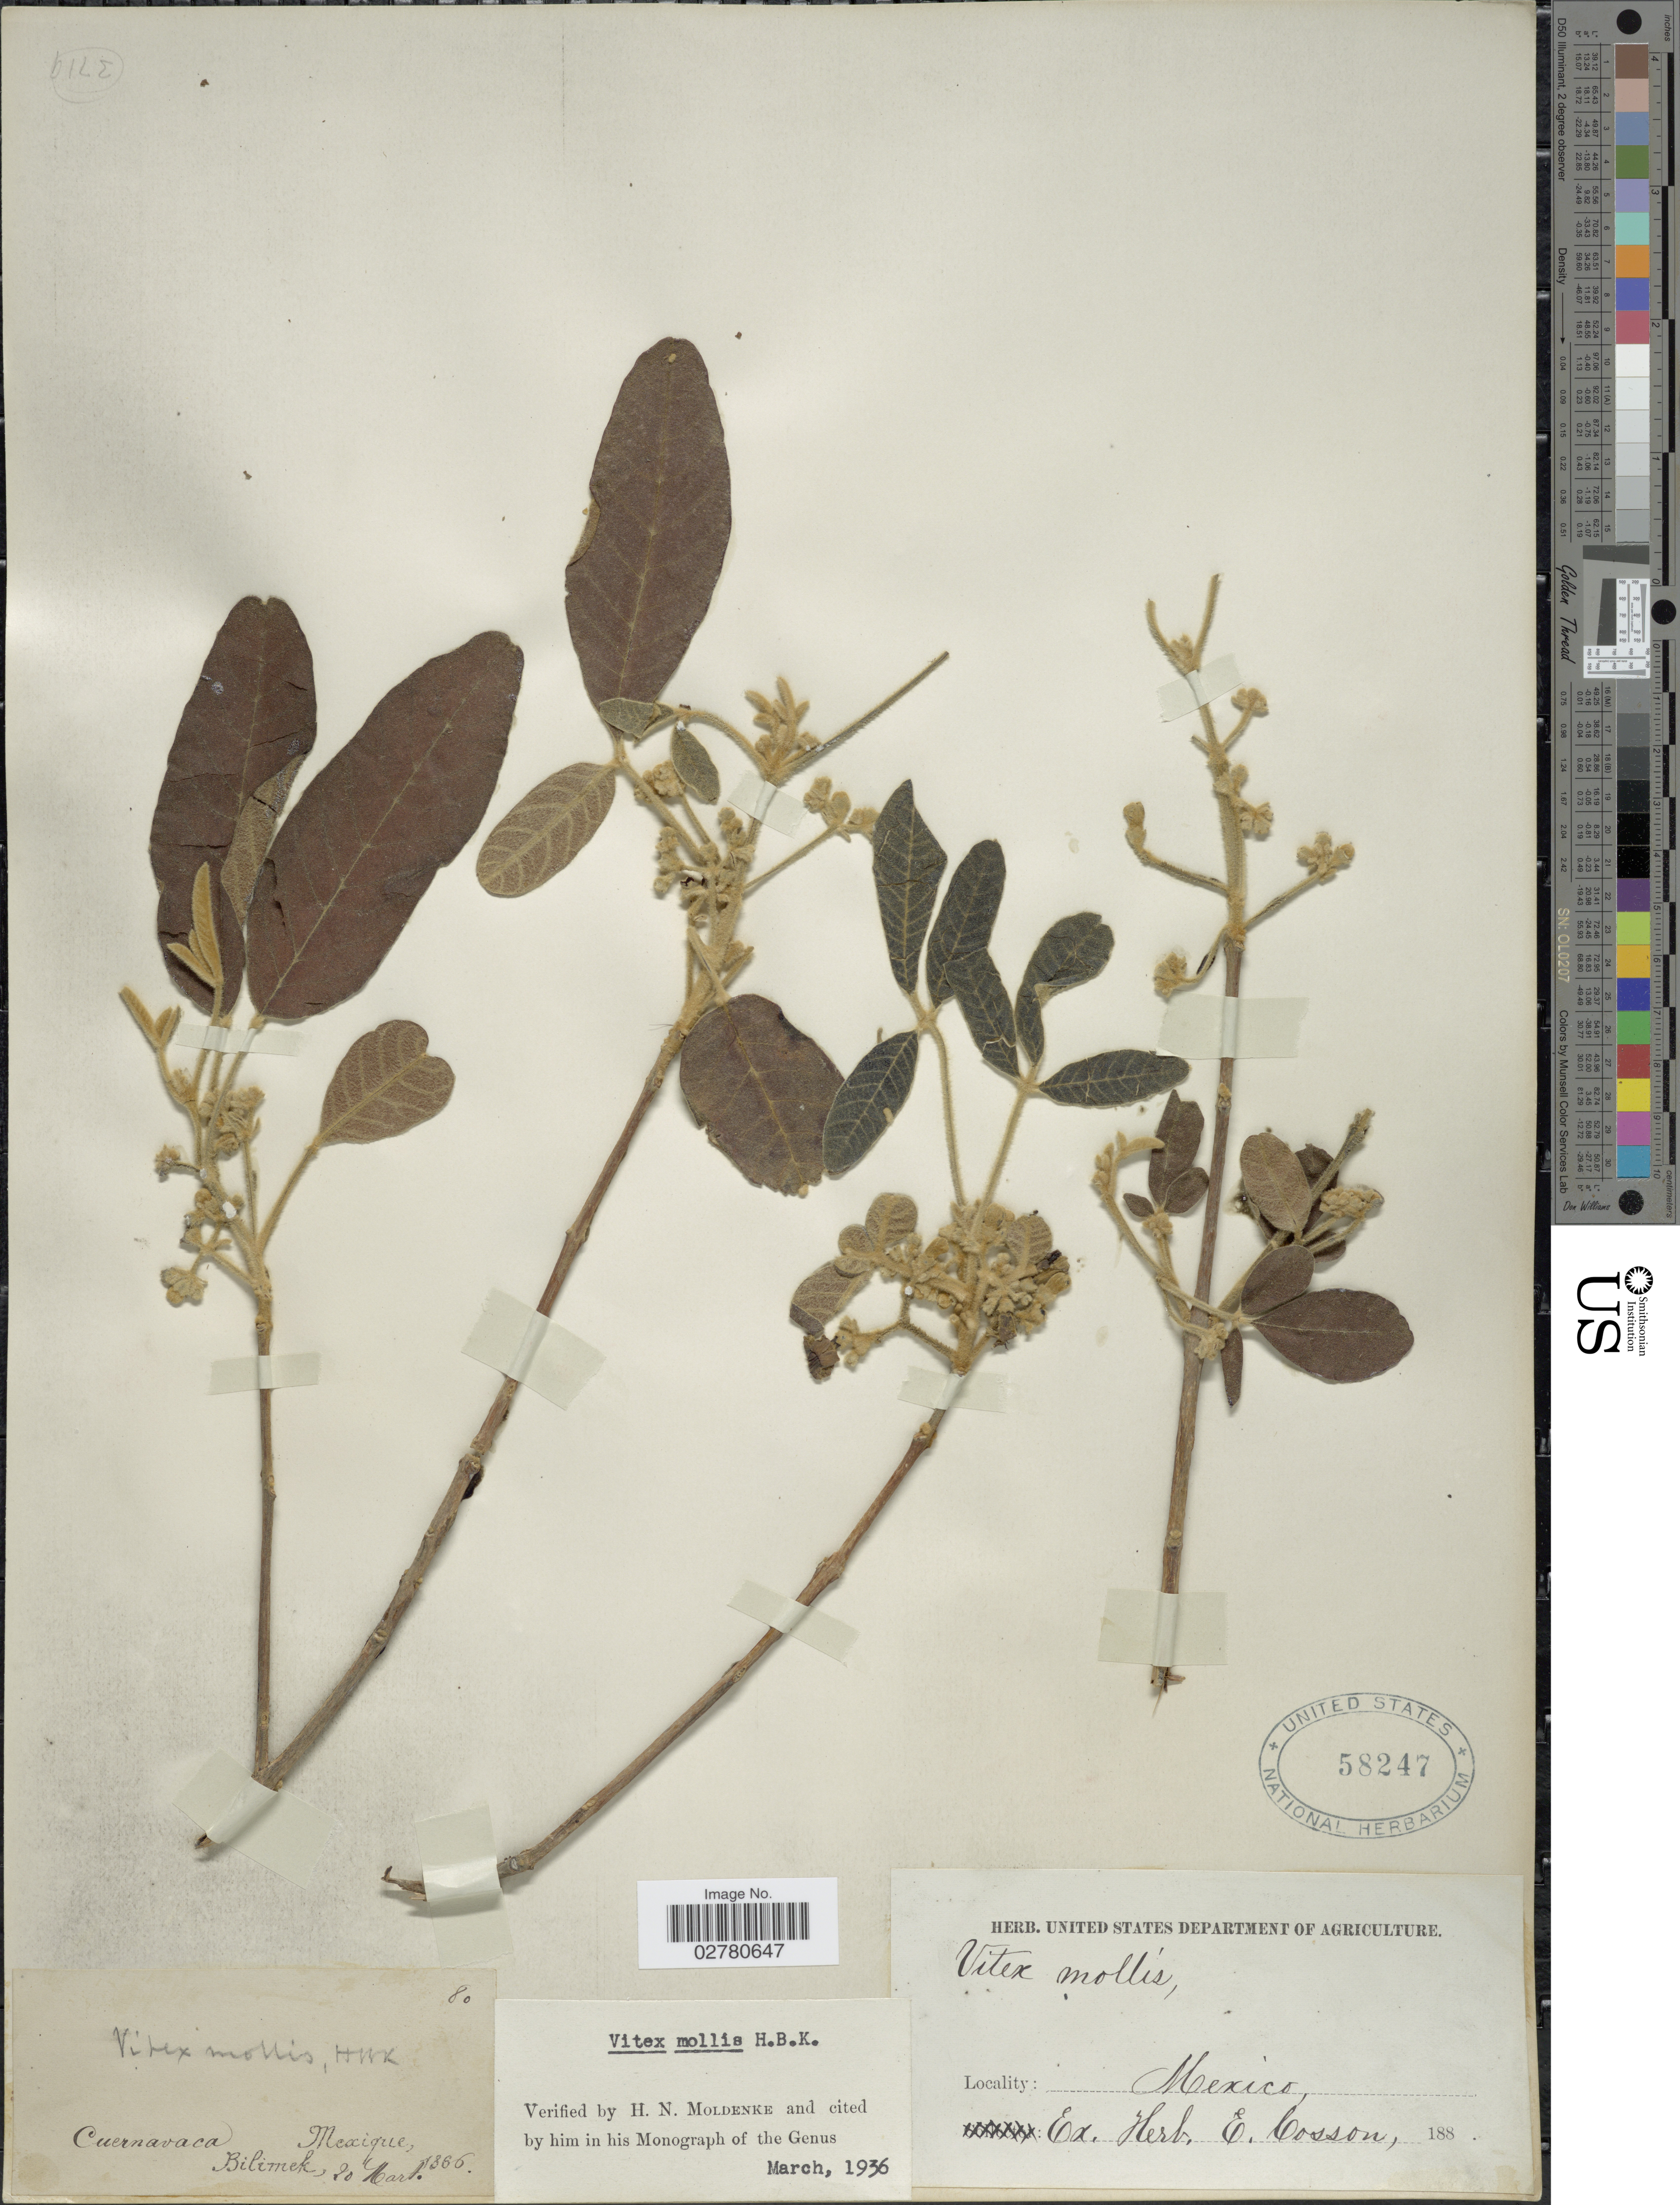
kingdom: Plantae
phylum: Tracheophyta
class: Magnoliopsida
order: Lamiales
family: Lamiaceae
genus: Vitex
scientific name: Vitex mollis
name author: Kunth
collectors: -. Bilimek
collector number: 80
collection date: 1866-03-20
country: Mexico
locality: Cuernavaca.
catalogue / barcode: US 58247